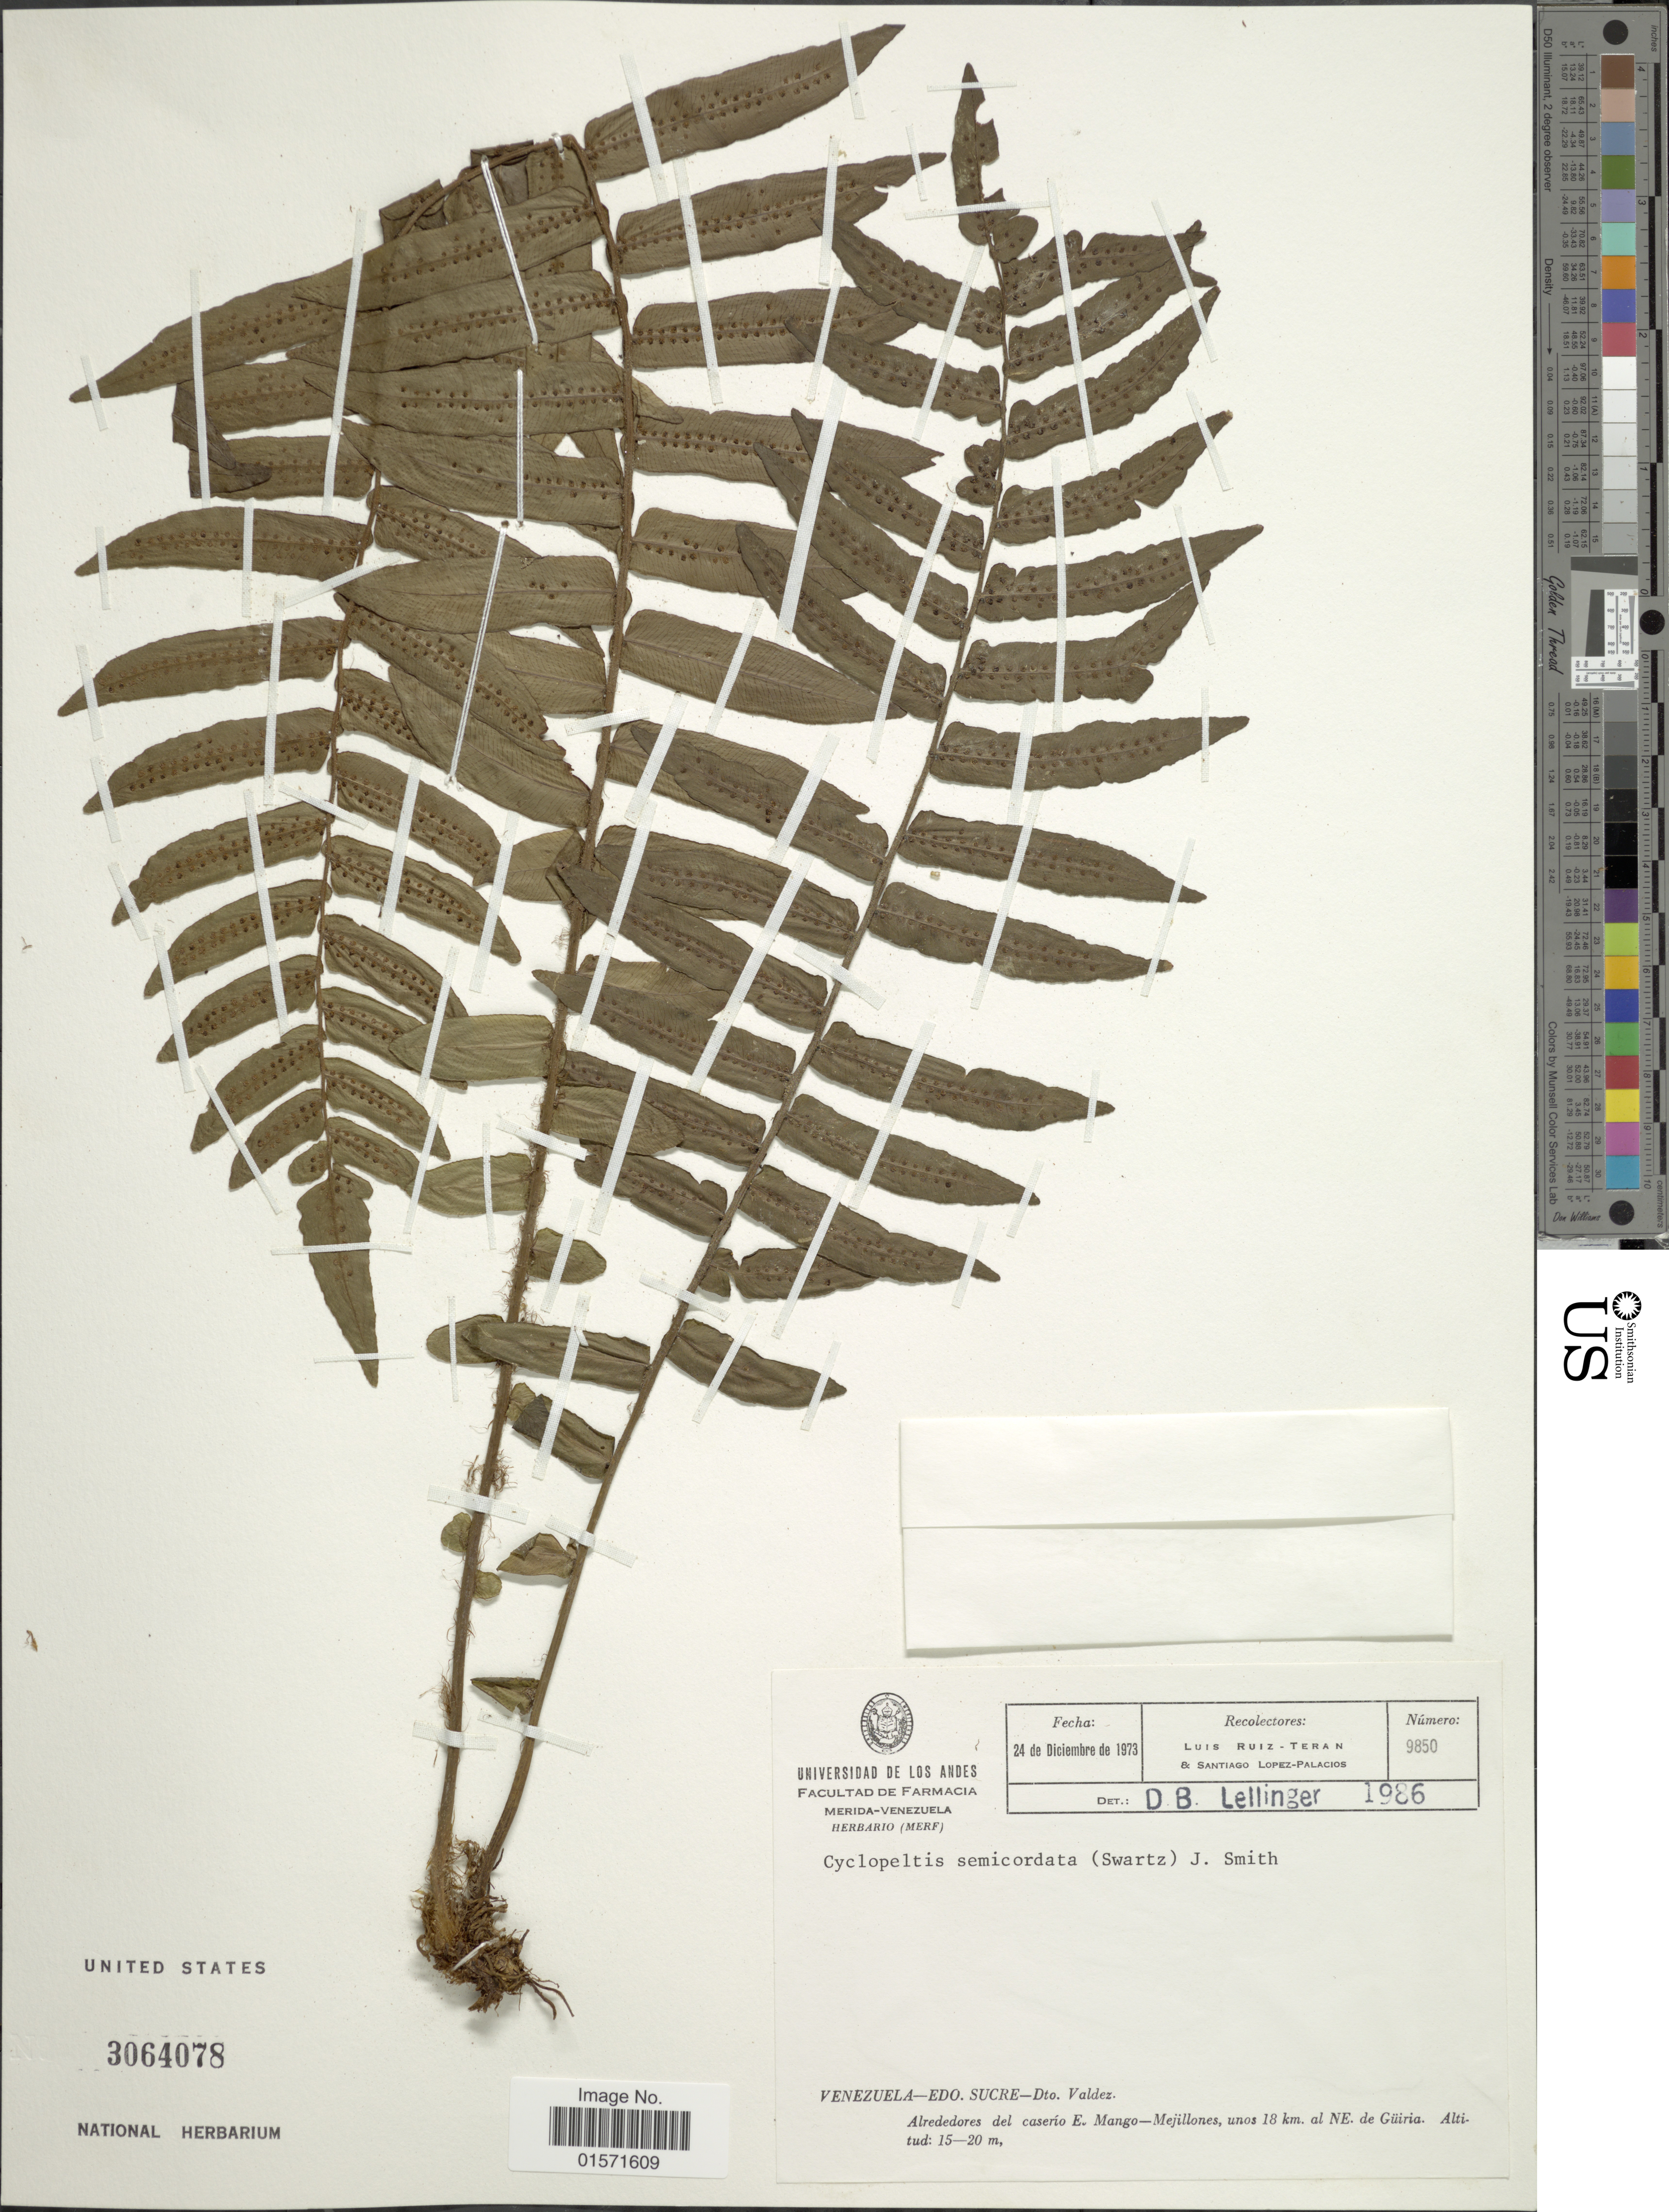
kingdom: Plantae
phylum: Tracheophyta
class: Polypodiopsida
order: Polypodiales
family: Lomariopsidaceae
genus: Cyclopeltis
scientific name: Cyclopeltis semicordata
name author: (Sw.) J. Sm.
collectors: L. E. Ruíz-Terán & S. López-Palacios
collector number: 9850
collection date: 1973-12-24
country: Venezuela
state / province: Sucre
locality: Edo Sucre. Dto. Valdez. Alrededores del caserio E. Mango - Mejillones, unos 18 km al NE de Güiria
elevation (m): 15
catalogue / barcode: US 3064078